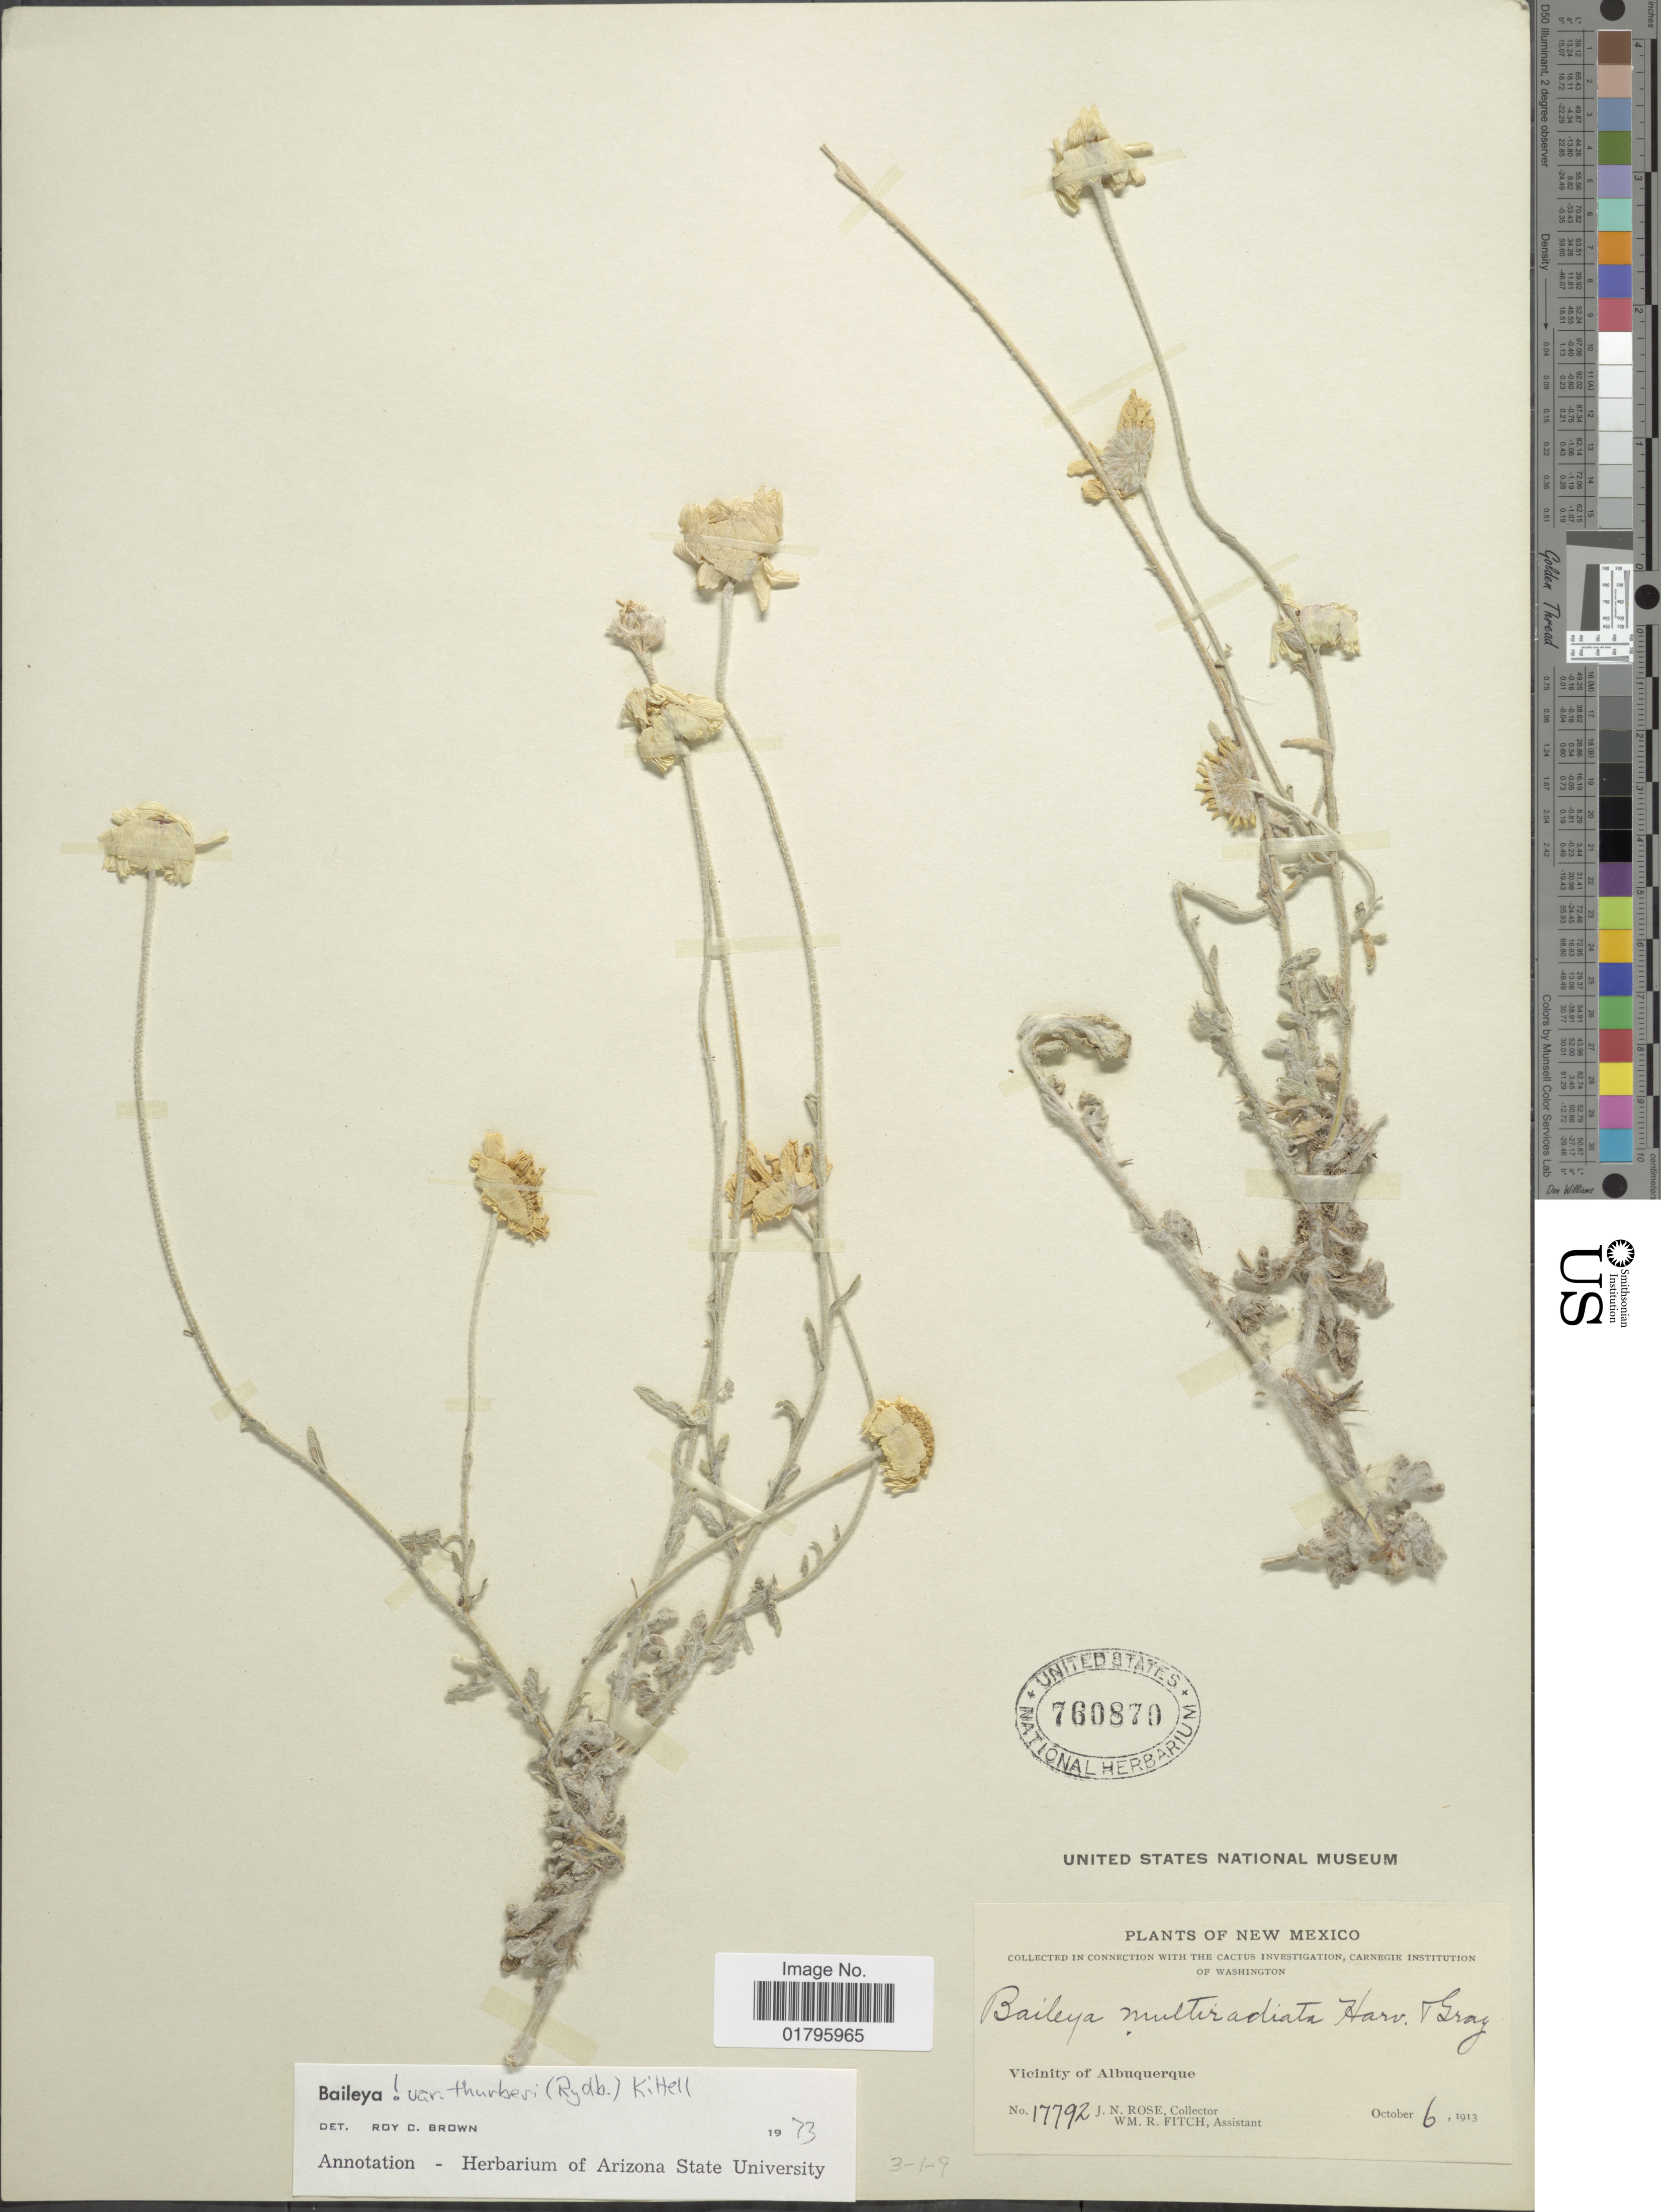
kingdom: Plantae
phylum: Tracheophyta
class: Magnoliopsida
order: Asterales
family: Asteraceae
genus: Baileya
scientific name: Baileya multiradiata var. thurberi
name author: (Rydb.) Kittell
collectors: J. N. Rose & W. R. Fitch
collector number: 17792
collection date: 1913-10-06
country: United States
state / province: New Mexico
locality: New Mexico, Vicinity of Albuquerque.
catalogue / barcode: US 760870